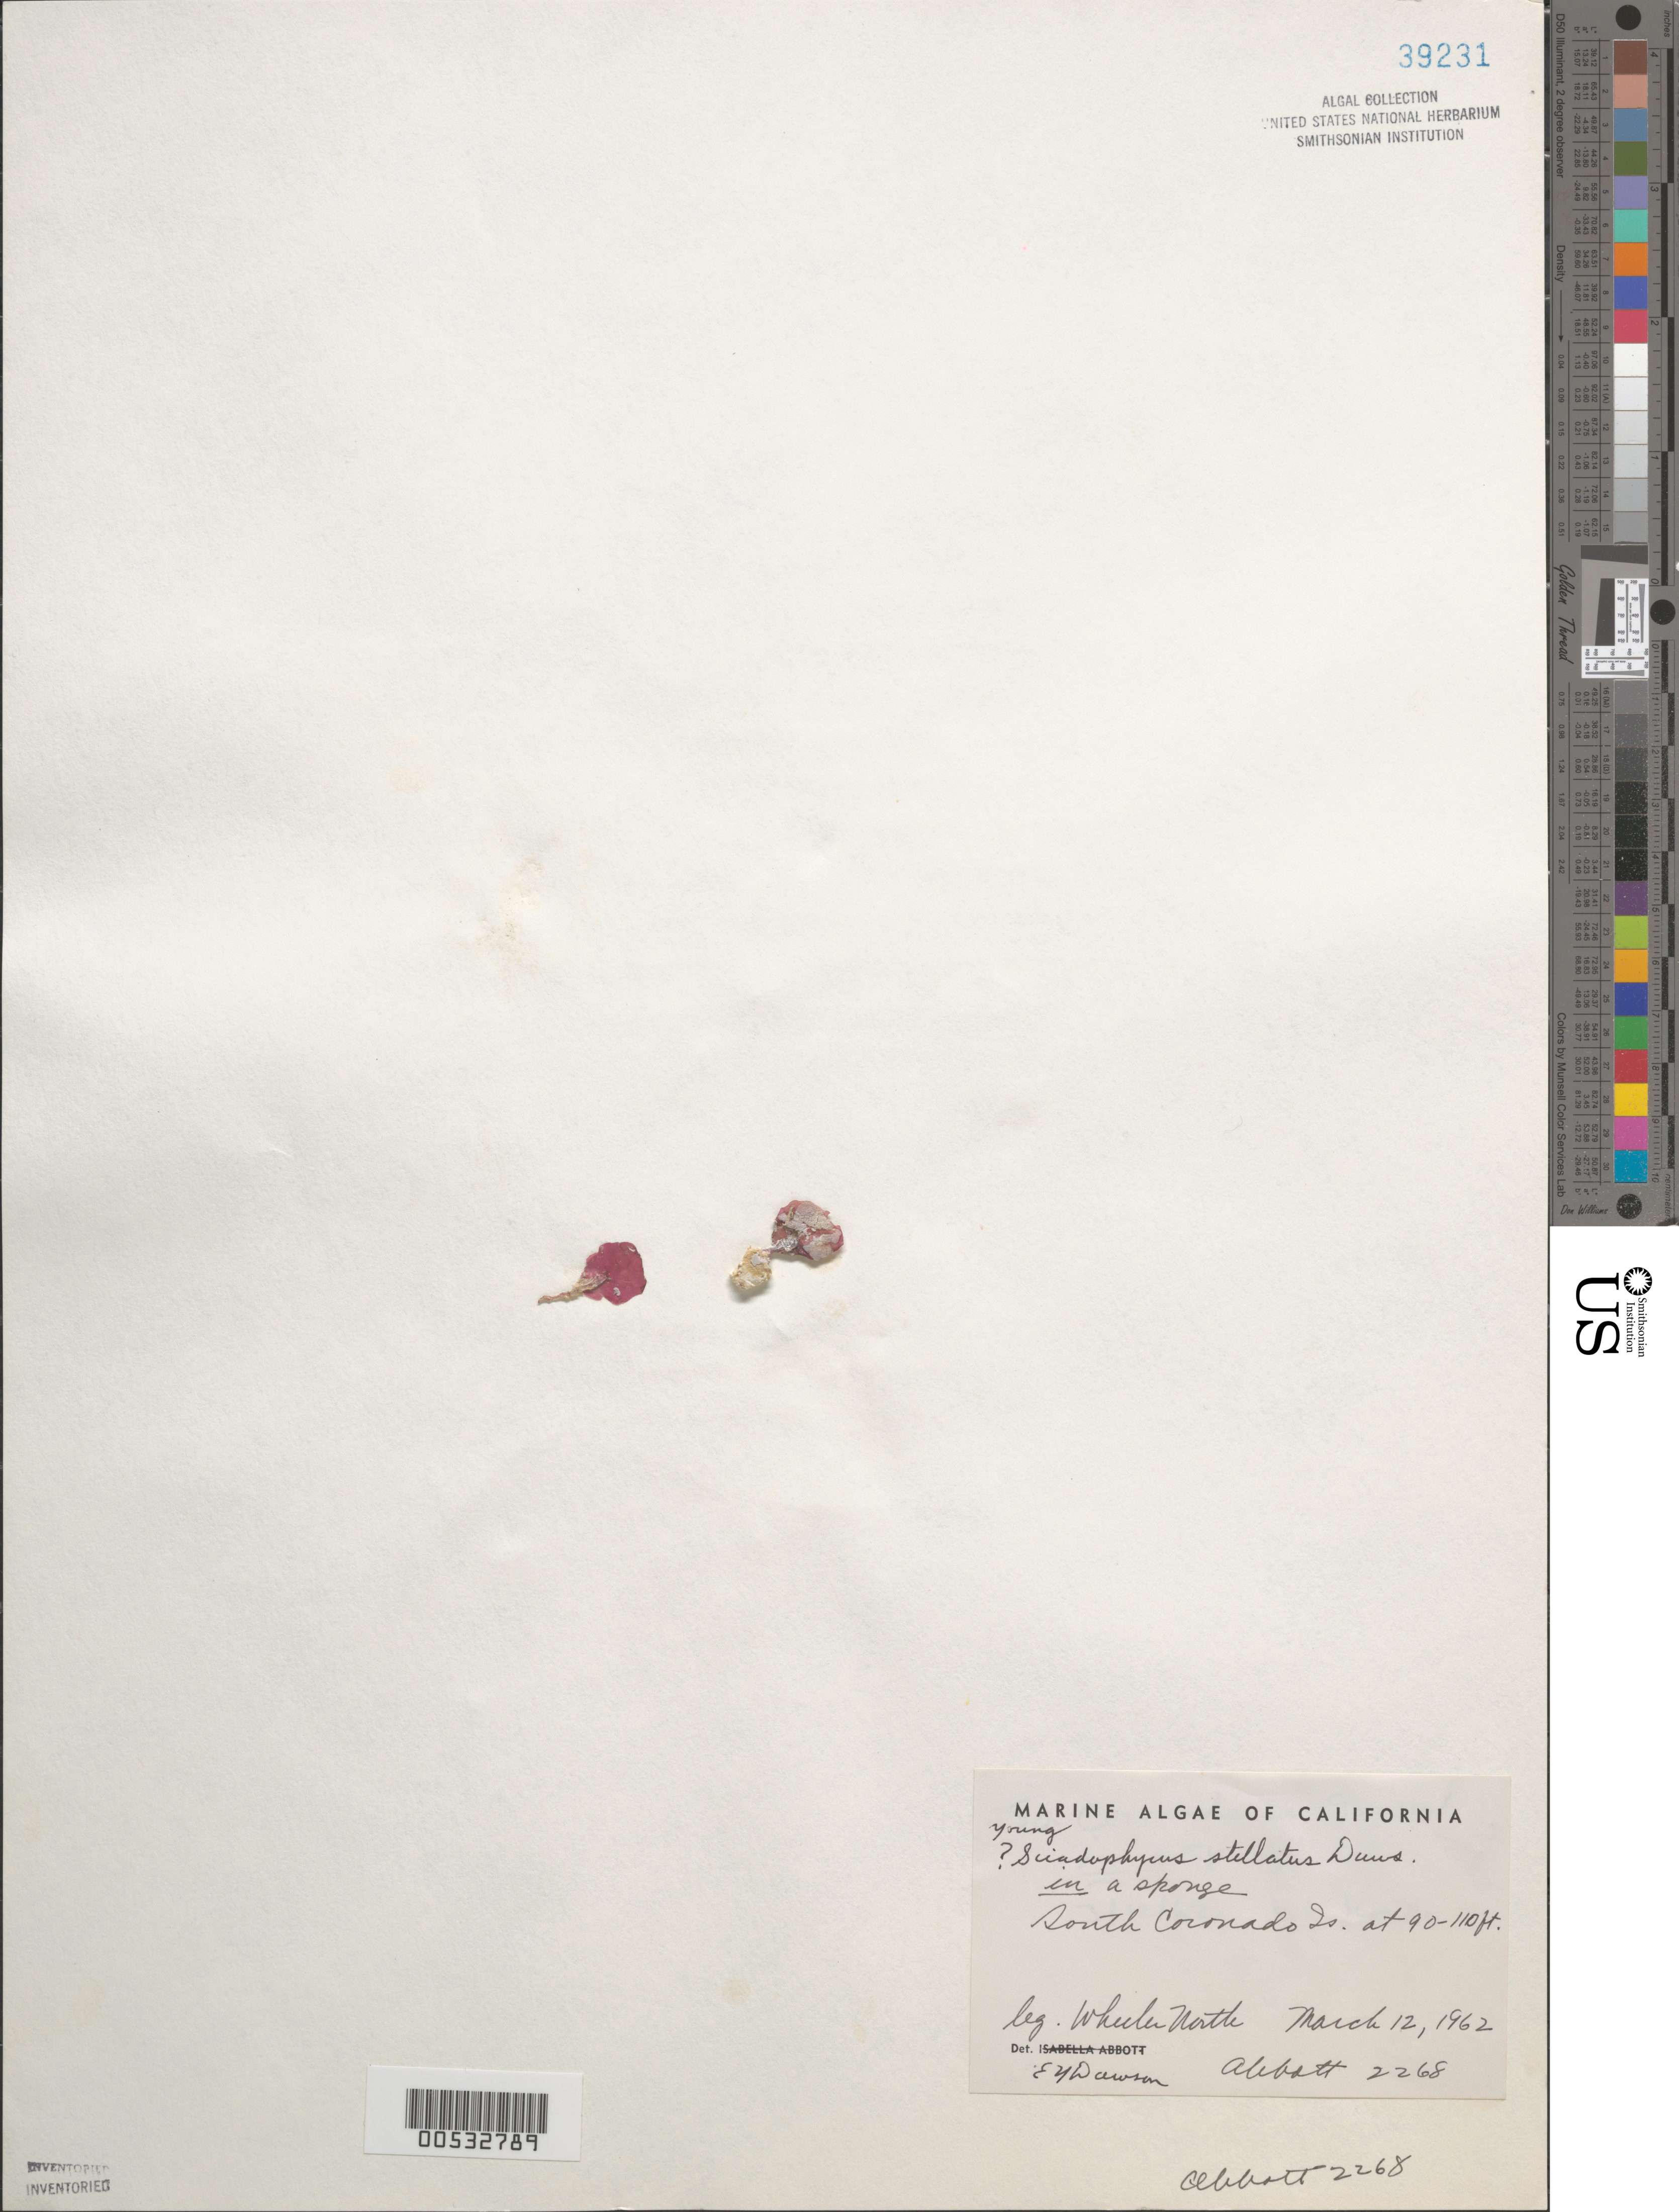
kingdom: Plantae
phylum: Rhodophyta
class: Florideophyceae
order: Rhodymeniales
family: Rhodymeniaceae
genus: Sciadophycus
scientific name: Sciadophycus stellatus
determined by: Dawson, E. Y.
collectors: W. North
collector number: IAA 2268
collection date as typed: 12 Mar 1962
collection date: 1962-03-12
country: Mexico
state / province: Baja California Norte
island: Isla Coronado del Sur (South Coronado l.)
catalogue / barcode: US 39231